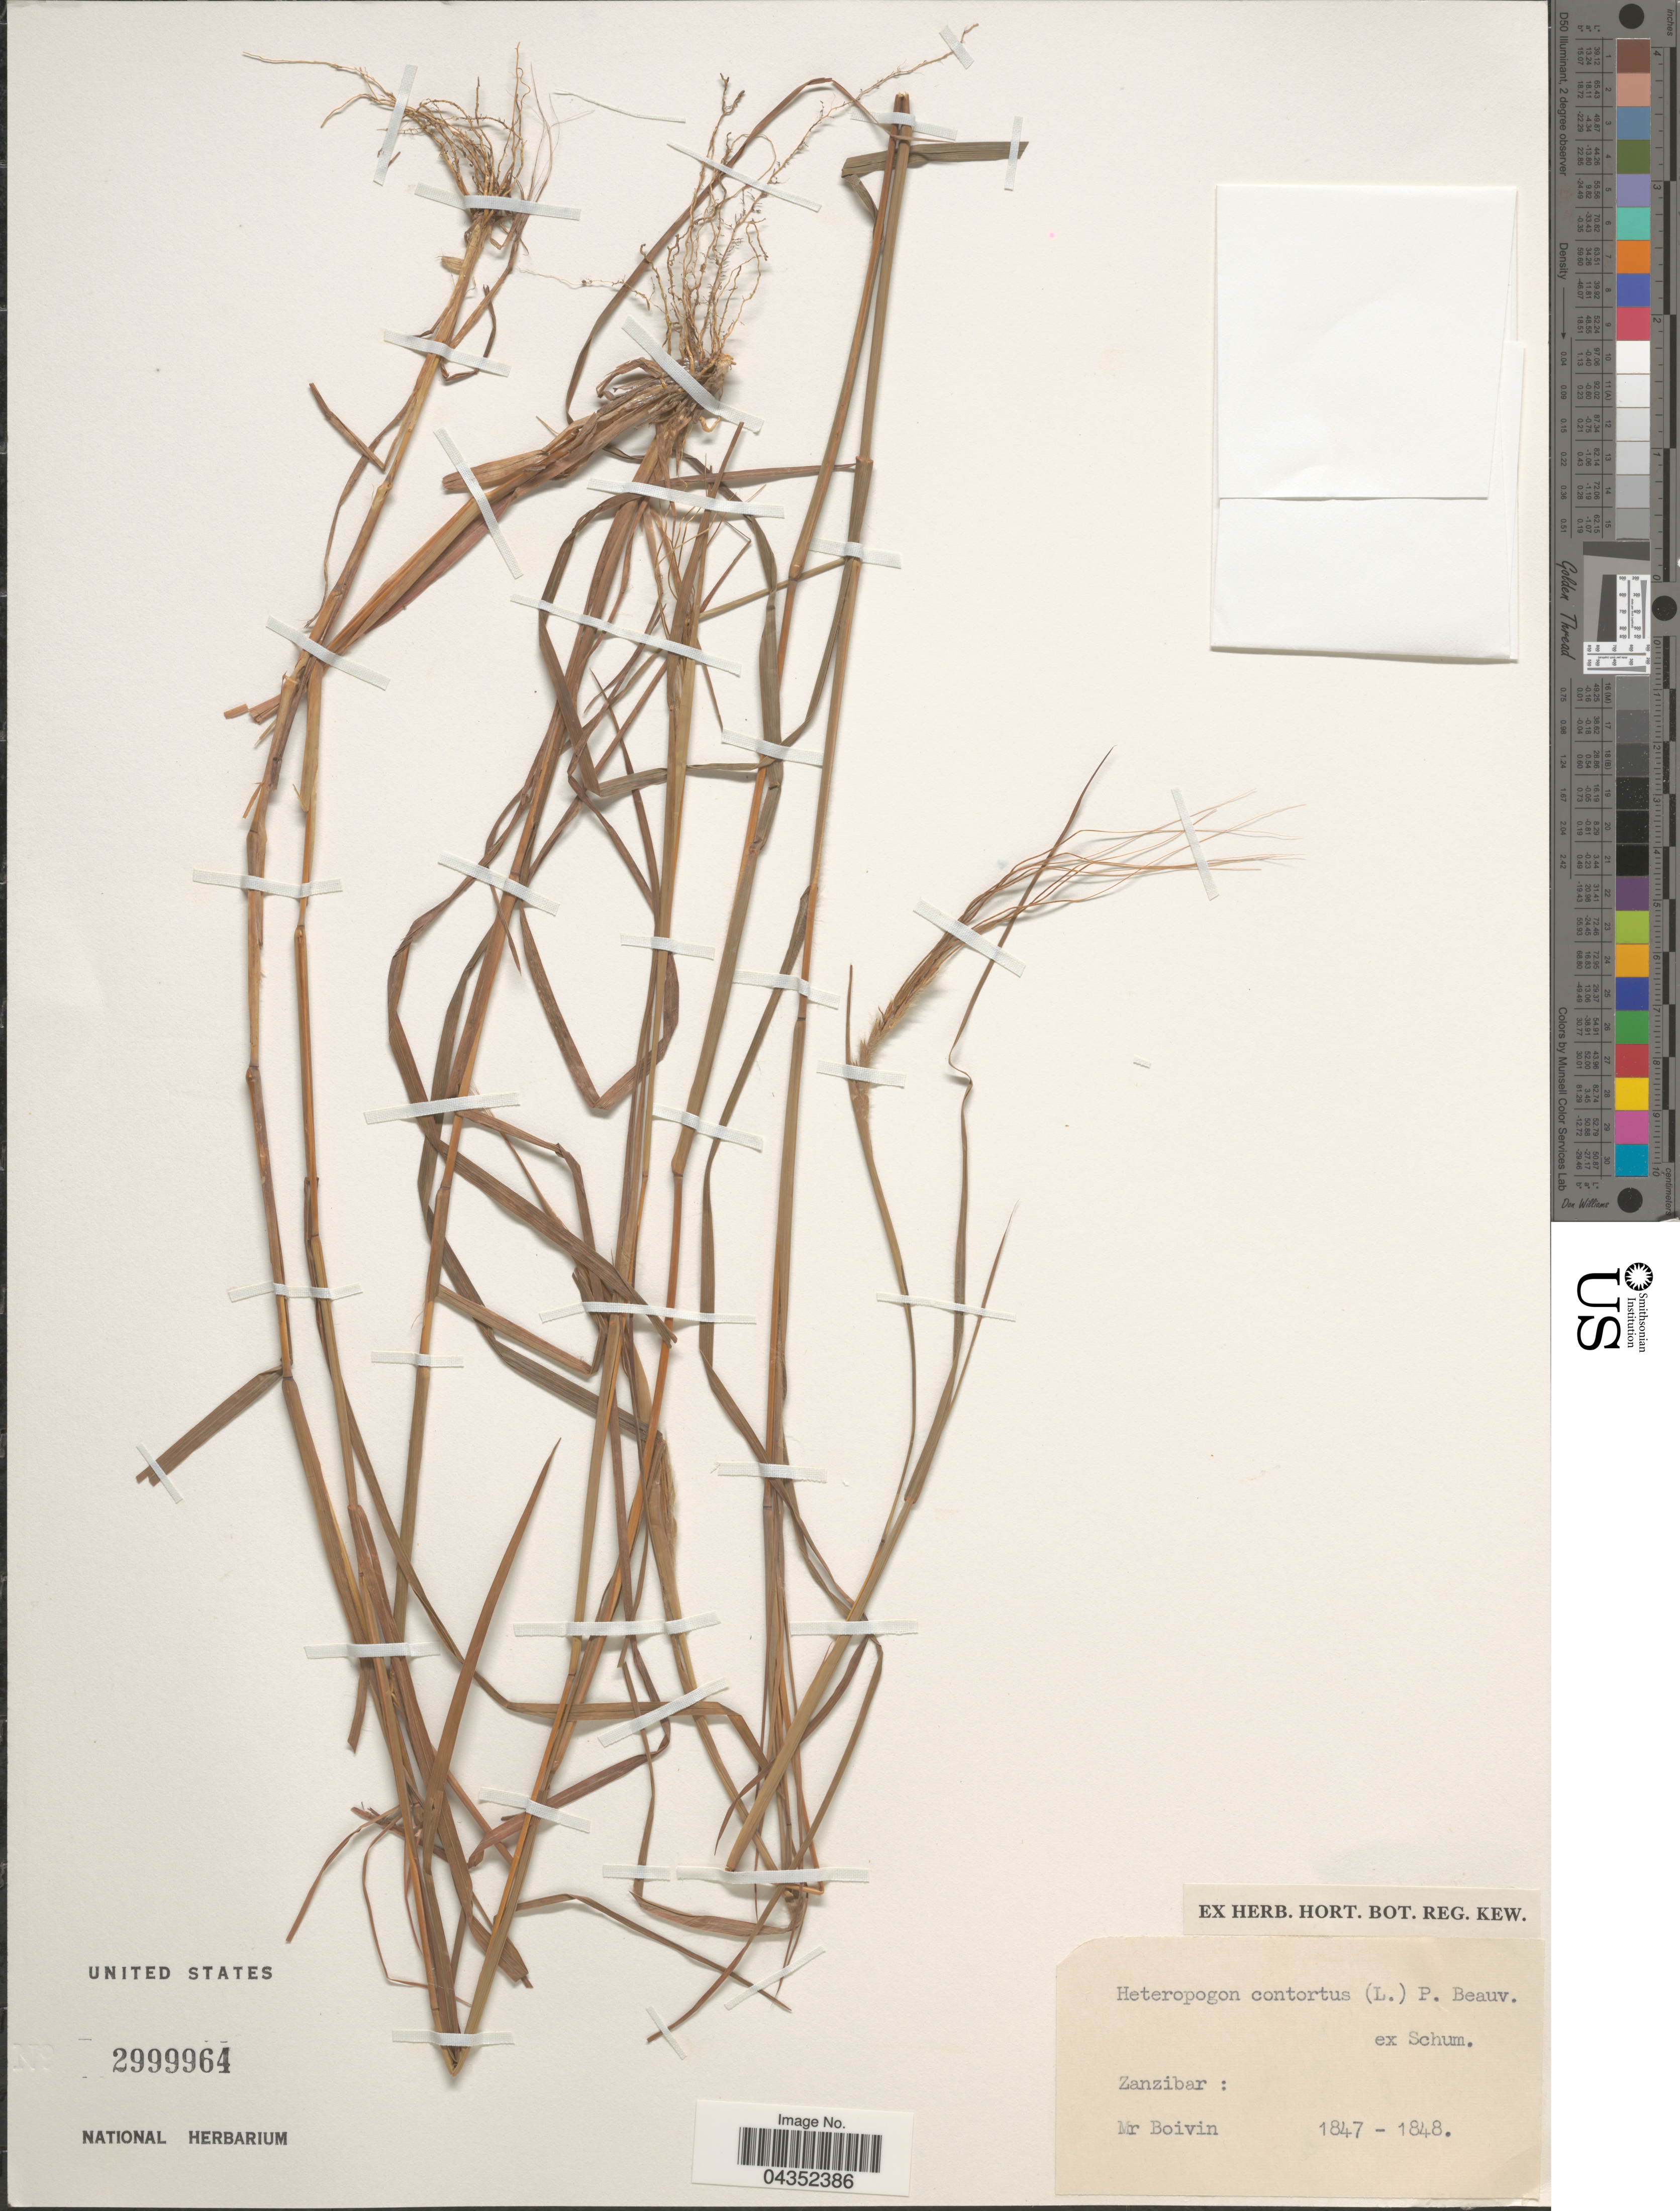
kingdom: Plantae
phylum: Tracheophyta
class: Liliopsida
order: Poales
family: Poaceae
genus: Heteropogon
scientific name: Heteropogon contortus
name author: (L.) P. Beauv. ex Roem. & Schult.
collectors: -- Boivin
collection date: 1847/1848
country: Tanzania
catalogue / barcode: US 2999964